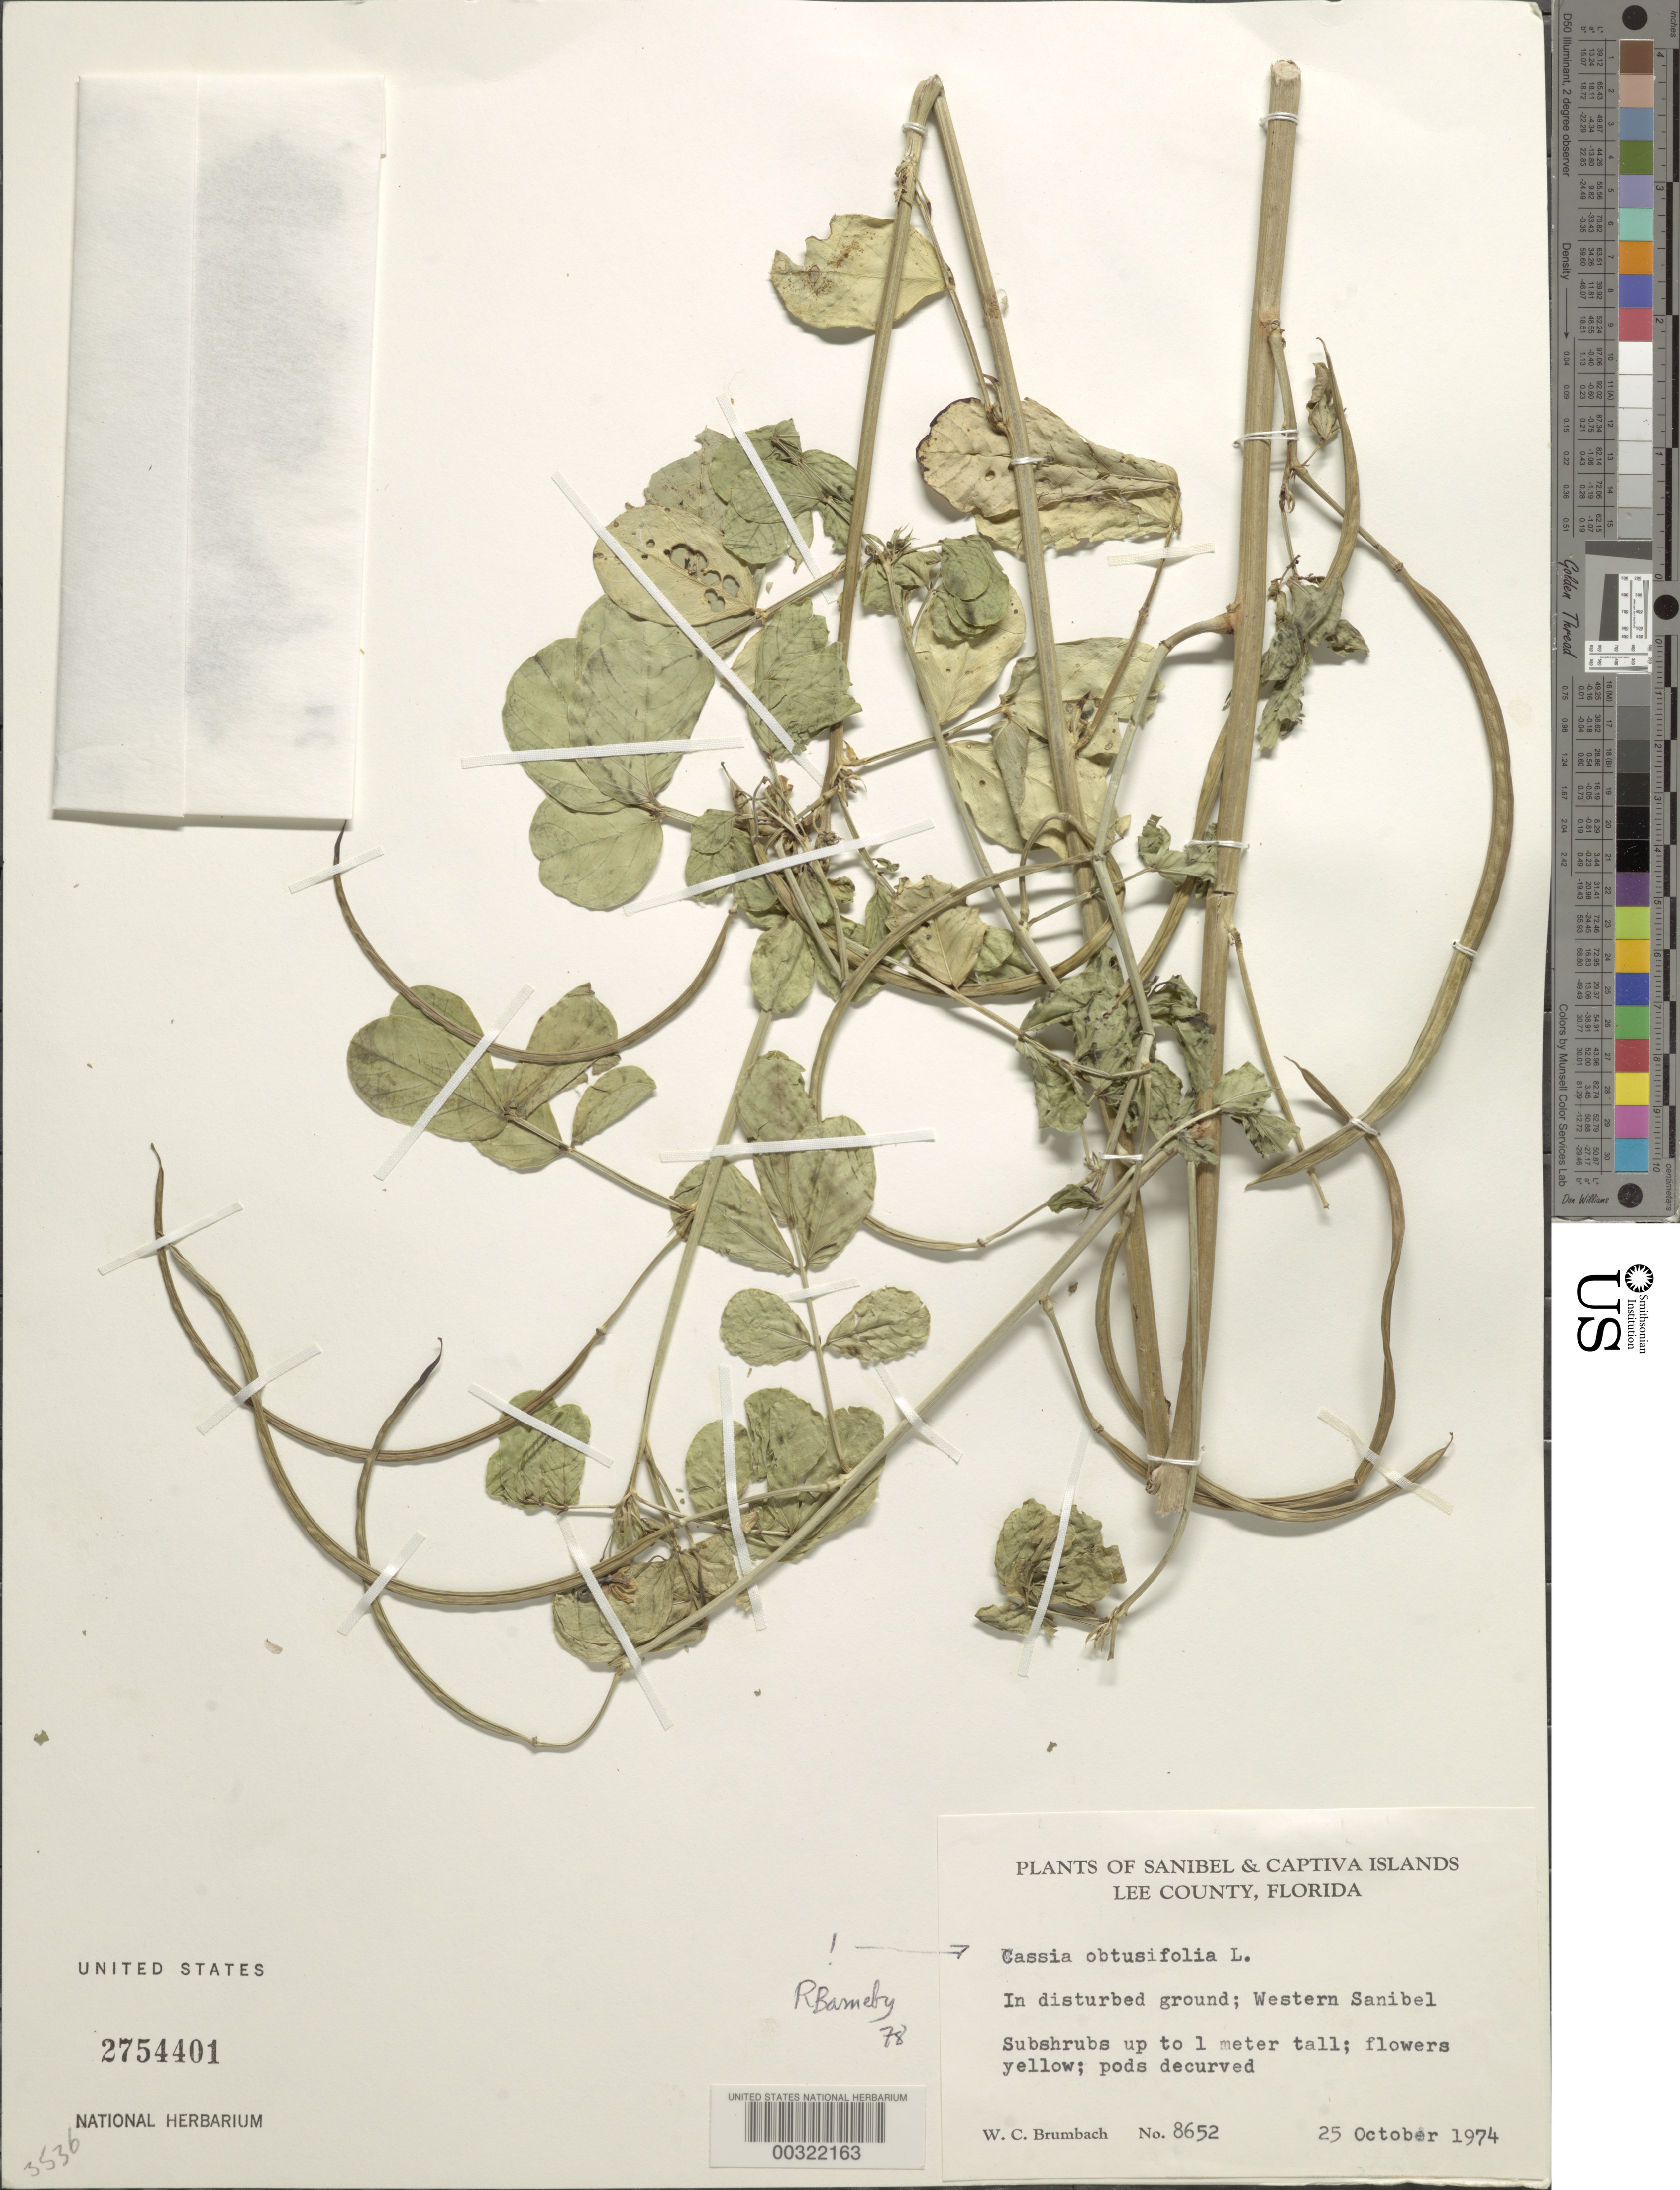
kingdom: Plantae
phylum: Tracheophyta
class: Magnoliopsida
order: Fabales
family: Fabaceae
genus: Senna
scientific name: Senna obtusifolia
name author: (L.) H.S. Irwin & Barneby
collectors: W. C. Brumbach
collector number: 8652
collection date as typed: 25 Oct 1974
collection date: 1974-10-25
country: United States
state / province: Florida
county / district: Lee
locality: Western sanibel i.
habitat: Disturbed ground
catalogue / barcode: US 2754401